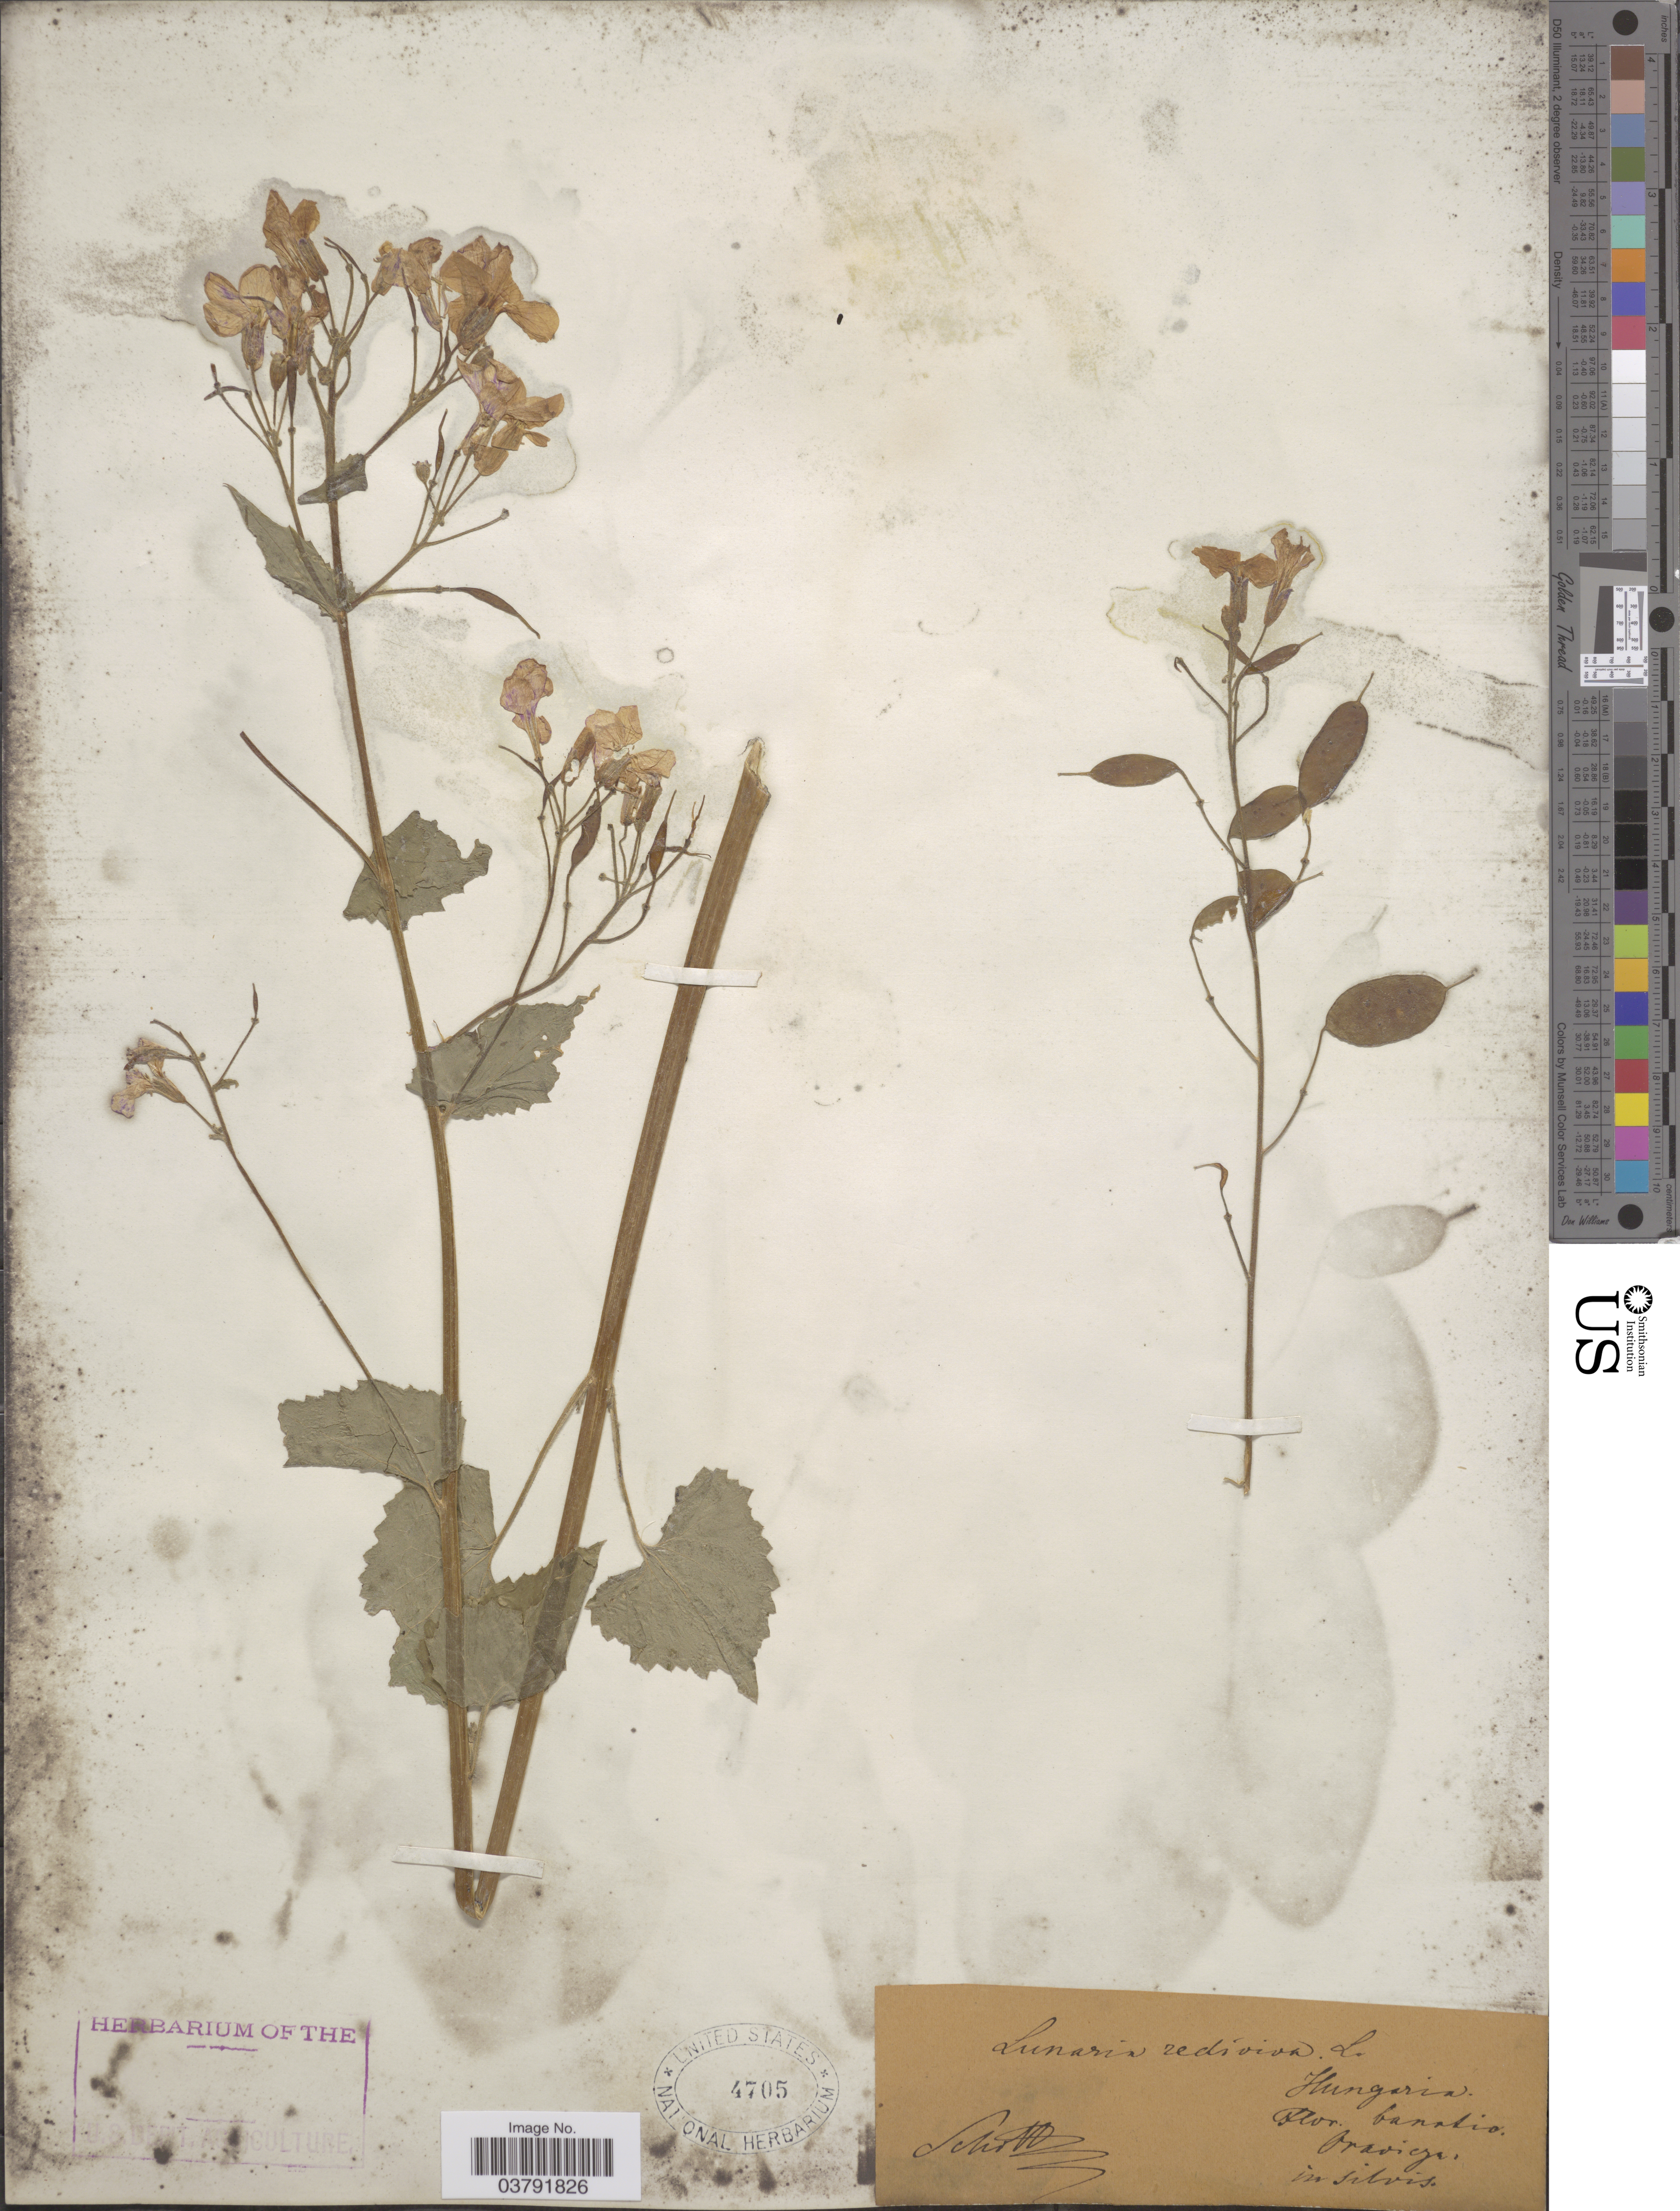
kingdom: Plantae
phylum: Tracheophyta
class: Magnoliopsida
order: Brassicales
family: Brassicaceae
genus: Lunaria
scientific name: Lunaria rediviva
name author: L.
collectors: Schott, --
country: Romania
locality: Flor. Banatio, Oravicza, in silvis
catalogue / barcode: US 4705